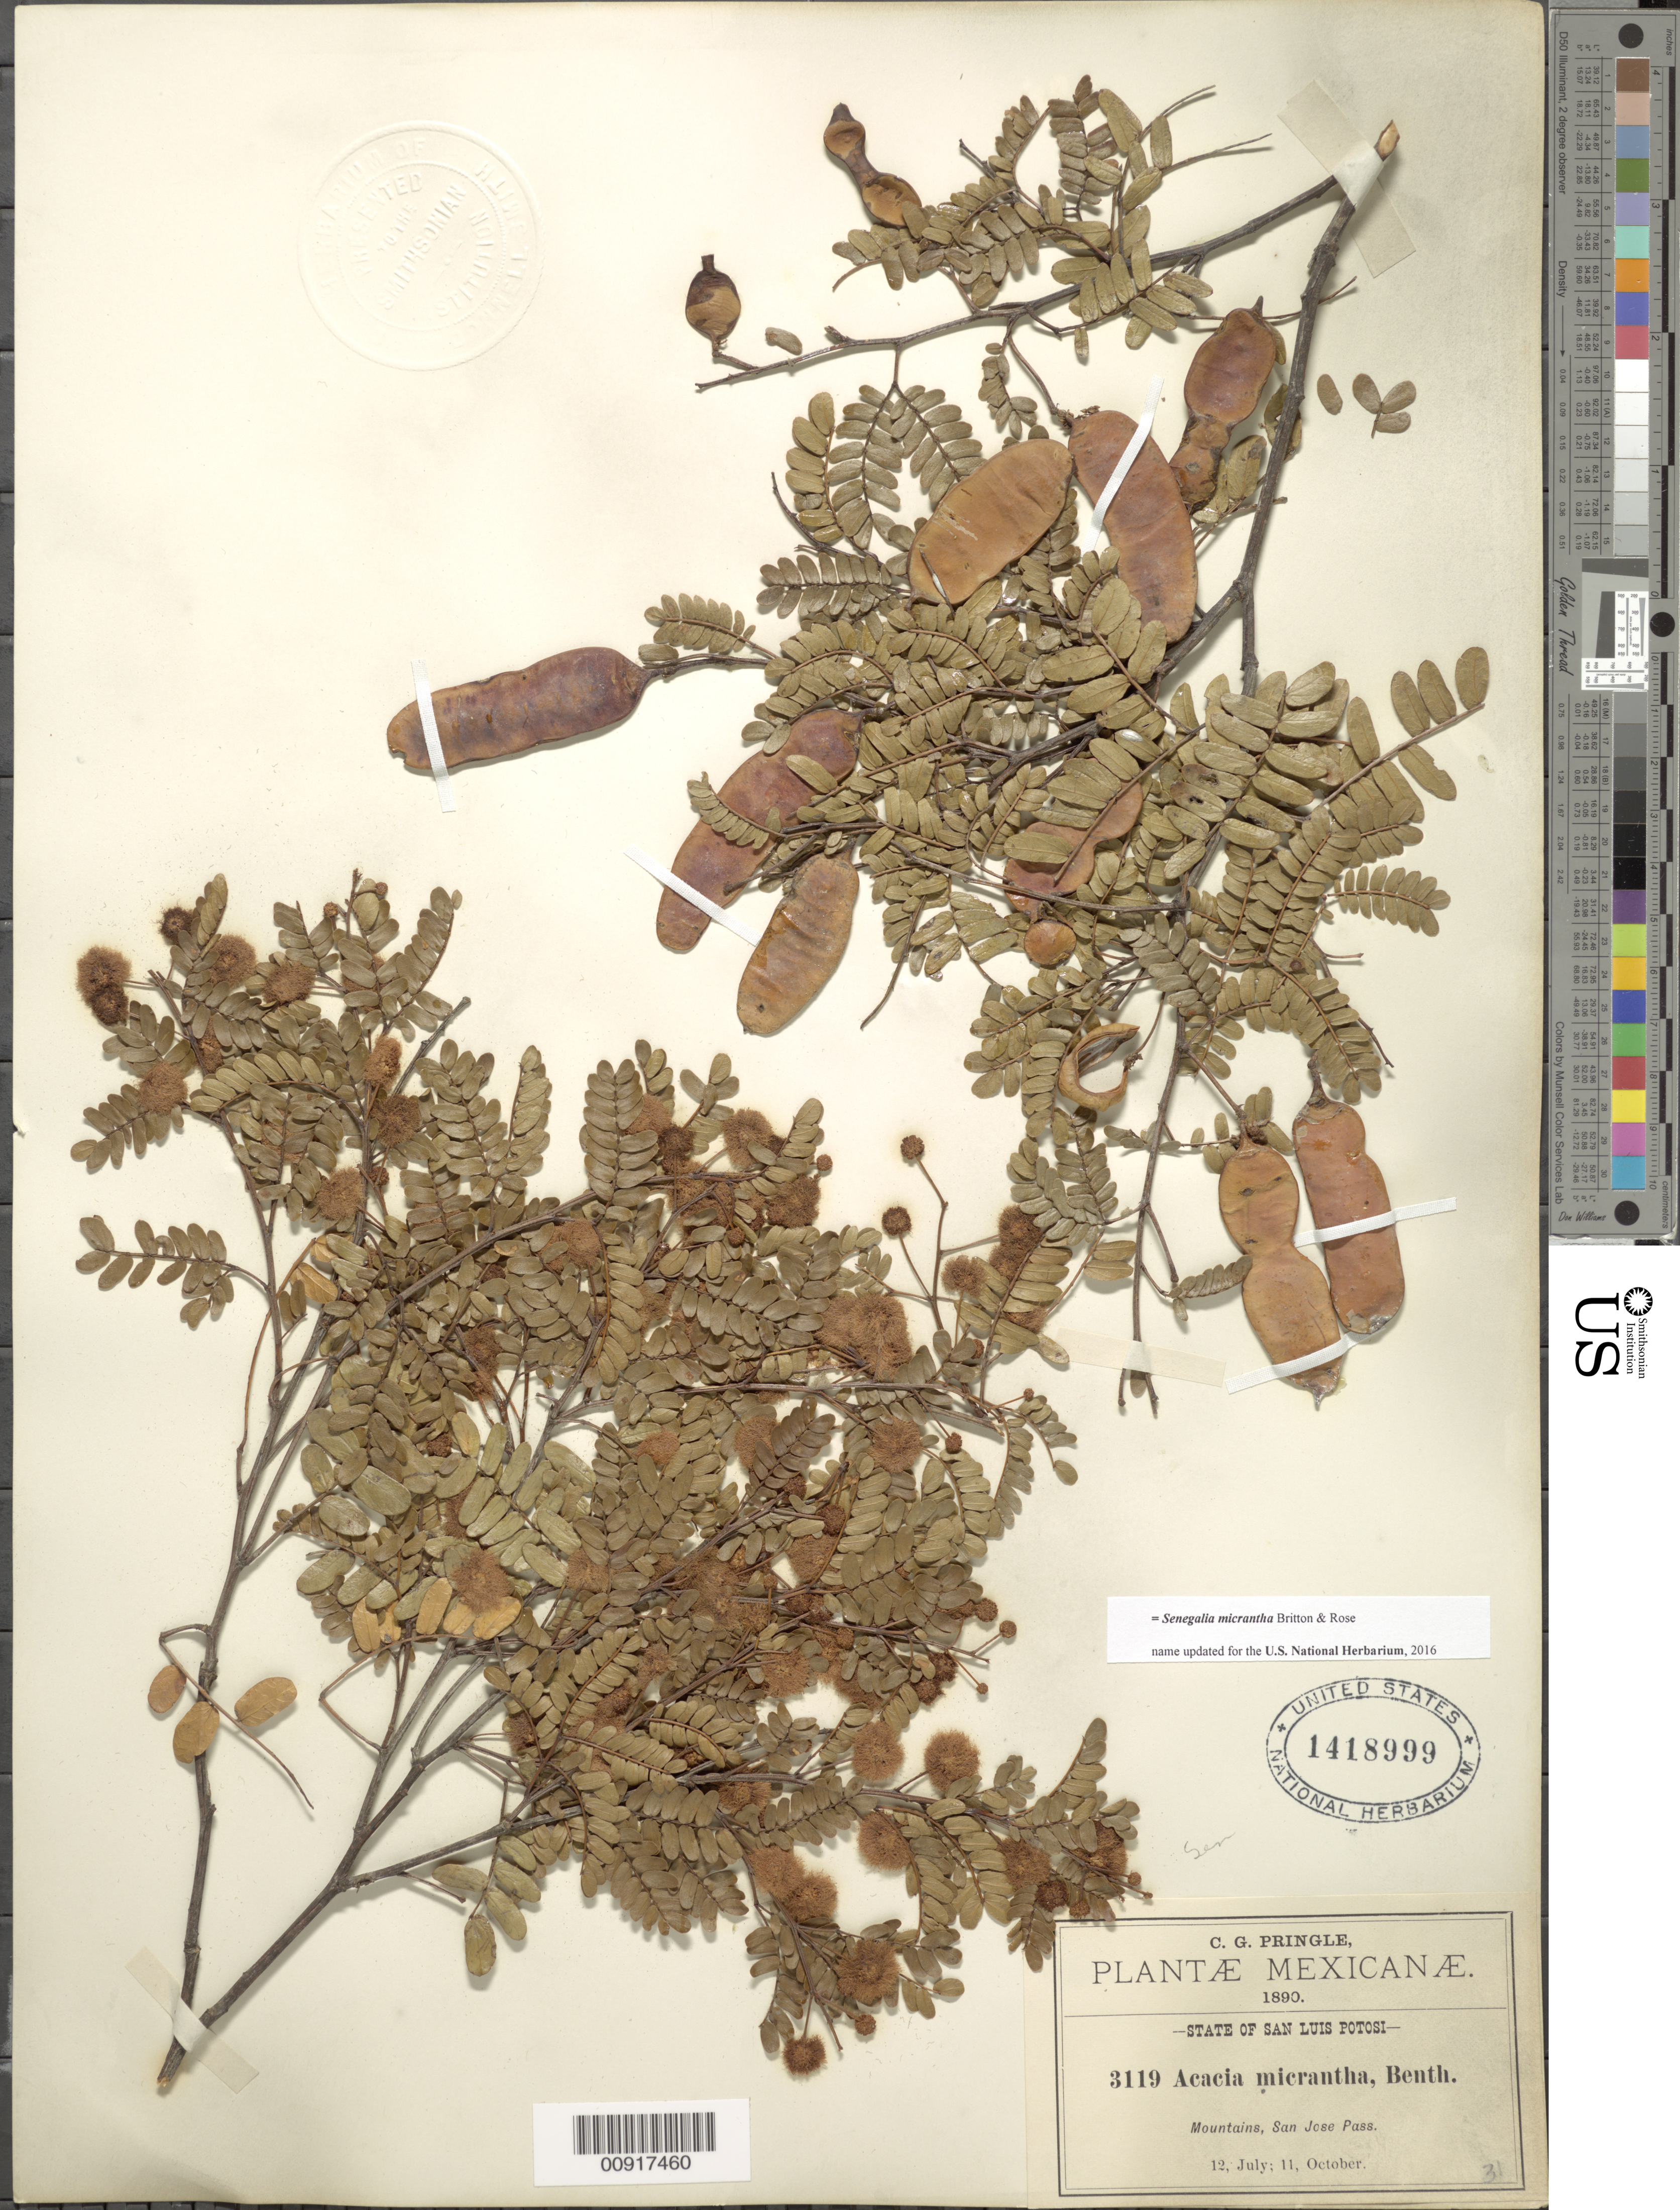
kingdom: Plantae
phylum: Tracheophyta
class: Magnoliopsida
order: Fabales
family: Fabaceae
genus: Senegalia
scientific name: Senegalia micrantha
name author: Britton & Rose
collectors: C. G. Pringle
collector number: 3119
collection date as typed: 12 Jul 1890 and 11 Oct 1890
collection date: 1890-07-12,1890-10-11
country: Mexico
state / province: San Luis Potosí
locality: San José Pass, State of San Luis Potosí.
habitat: Mountains.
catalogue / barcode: US 1418999